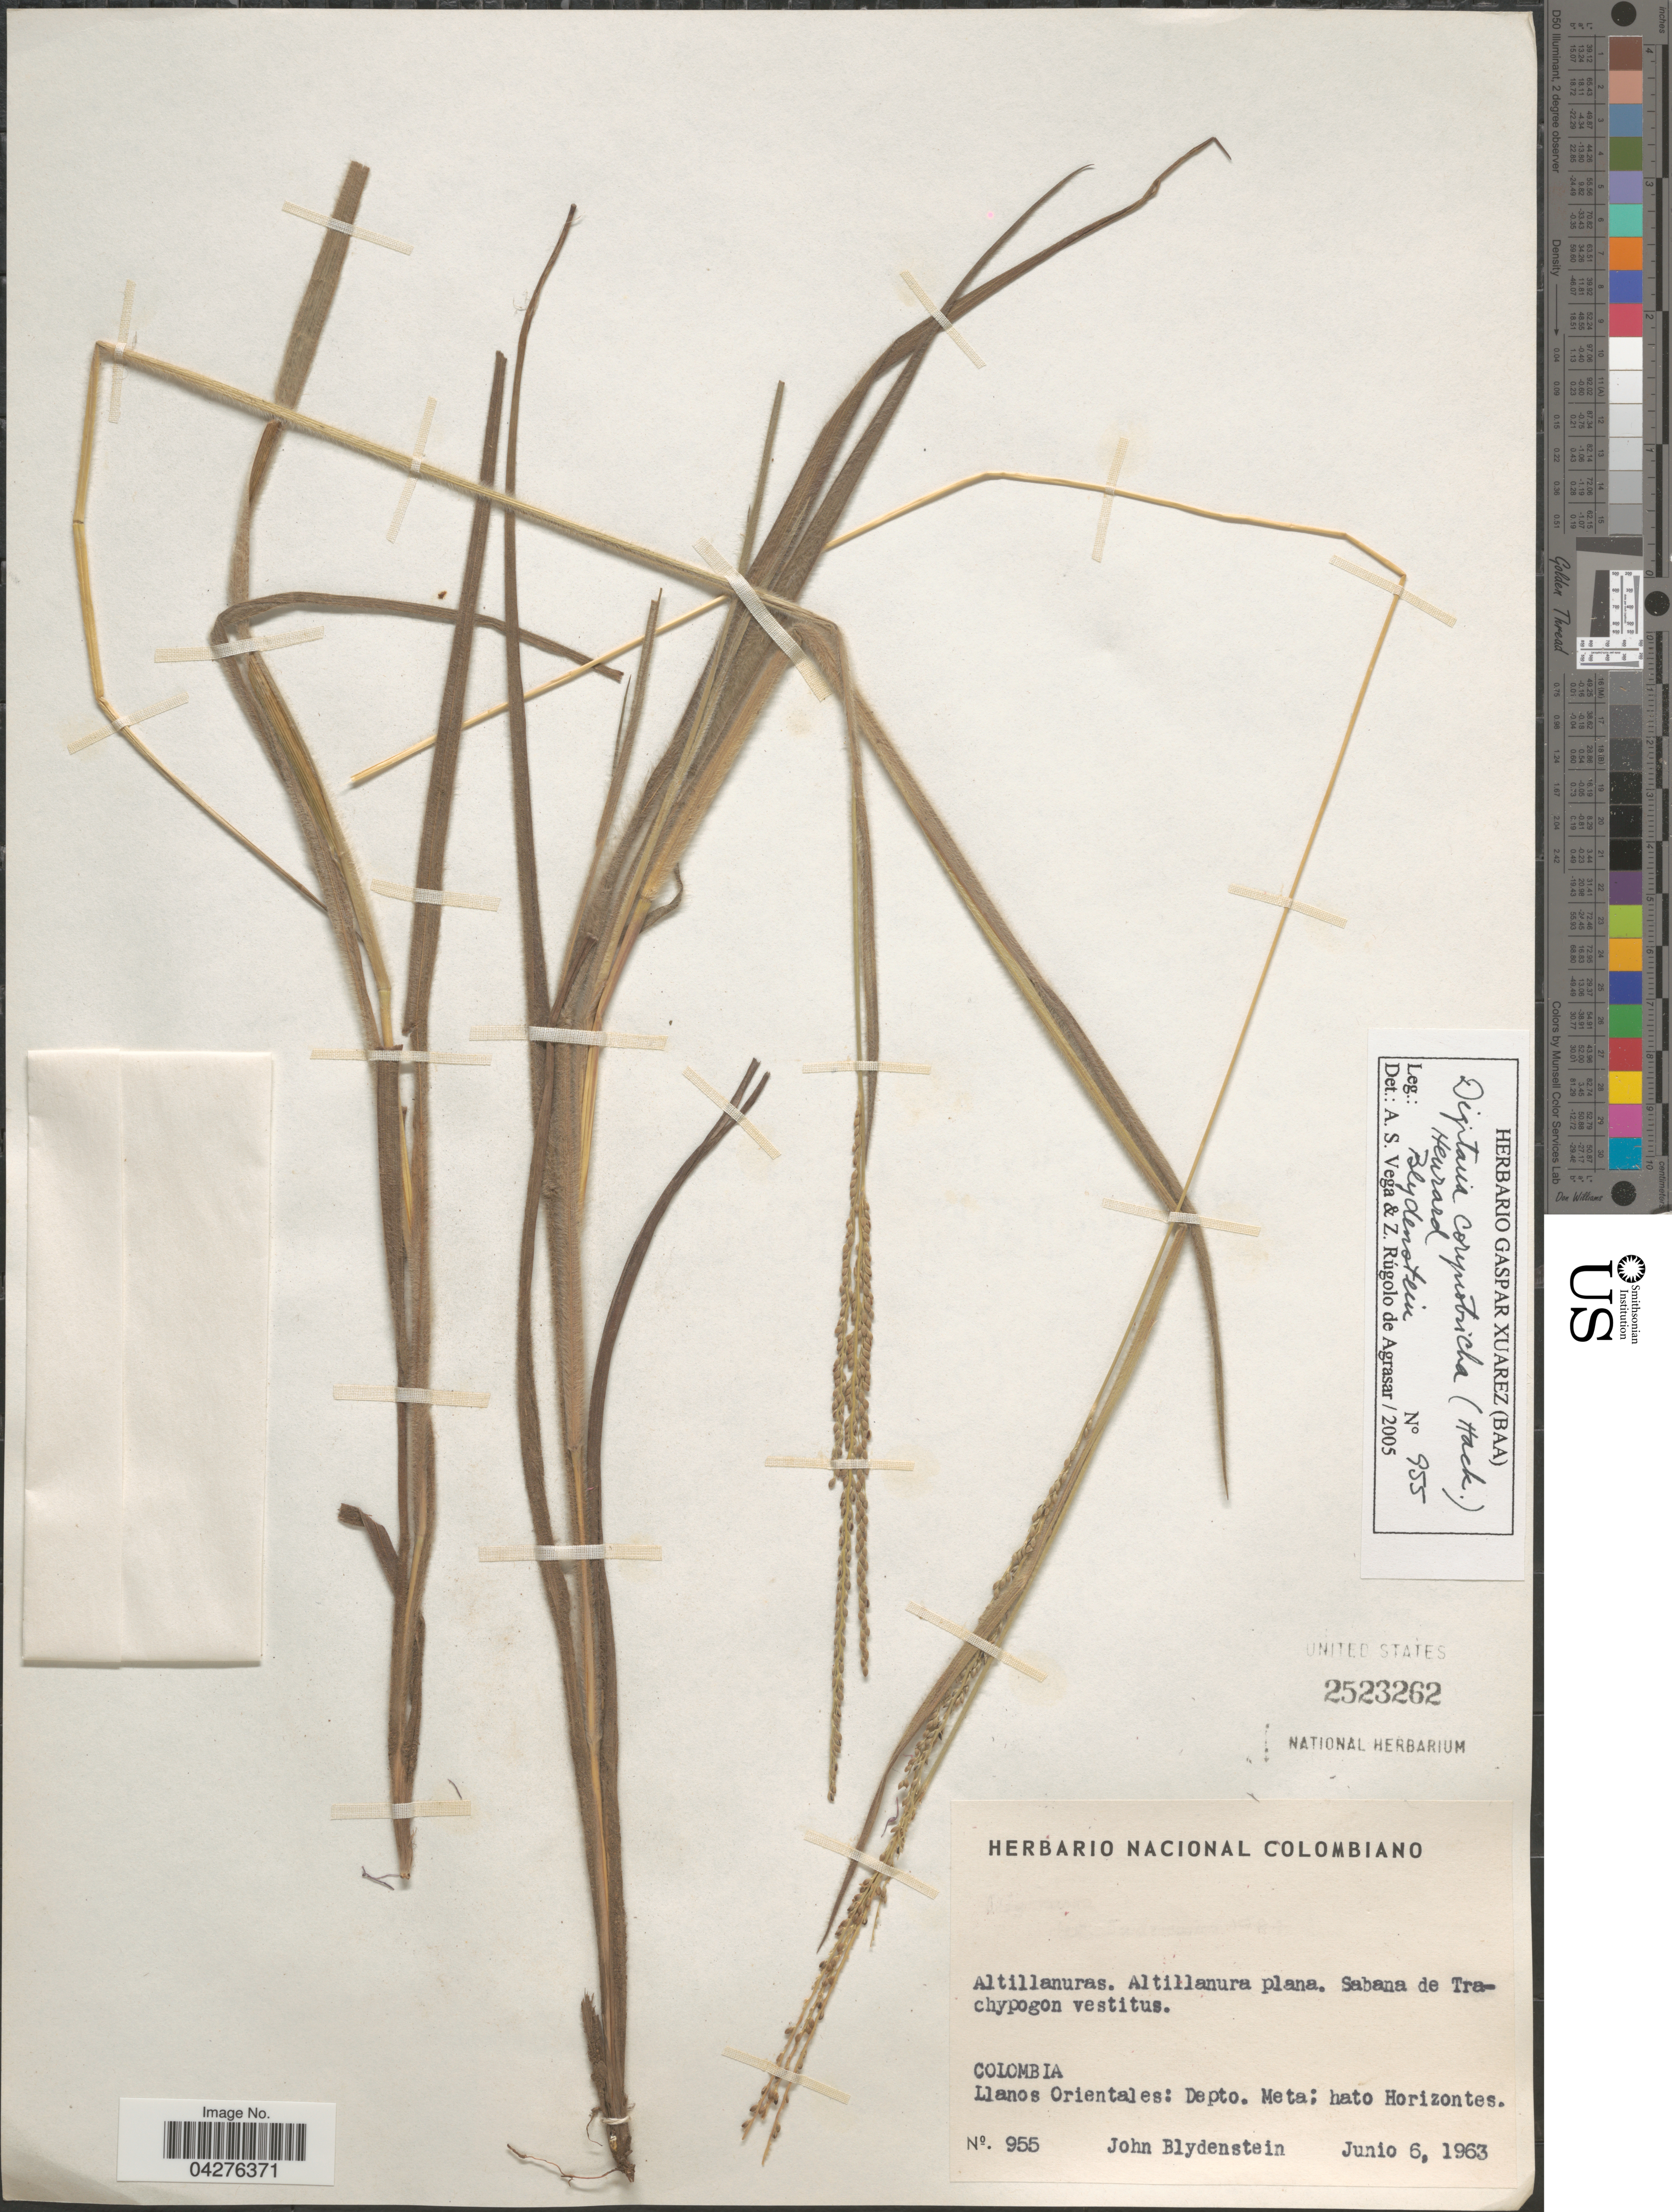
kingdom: Plantae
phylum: Tracheophyta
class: Liliopsida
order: Poales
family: Poaceae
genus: Digitaria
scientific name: Digitaria corynotricha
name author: (Hack.) Henr.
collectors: J. Blydenstein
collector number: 955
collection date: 1963-06-06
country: Colombia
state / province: Meta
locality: Llanos Orientales: Depto. Meta; hato Horizontes.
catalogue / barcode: US 2523262